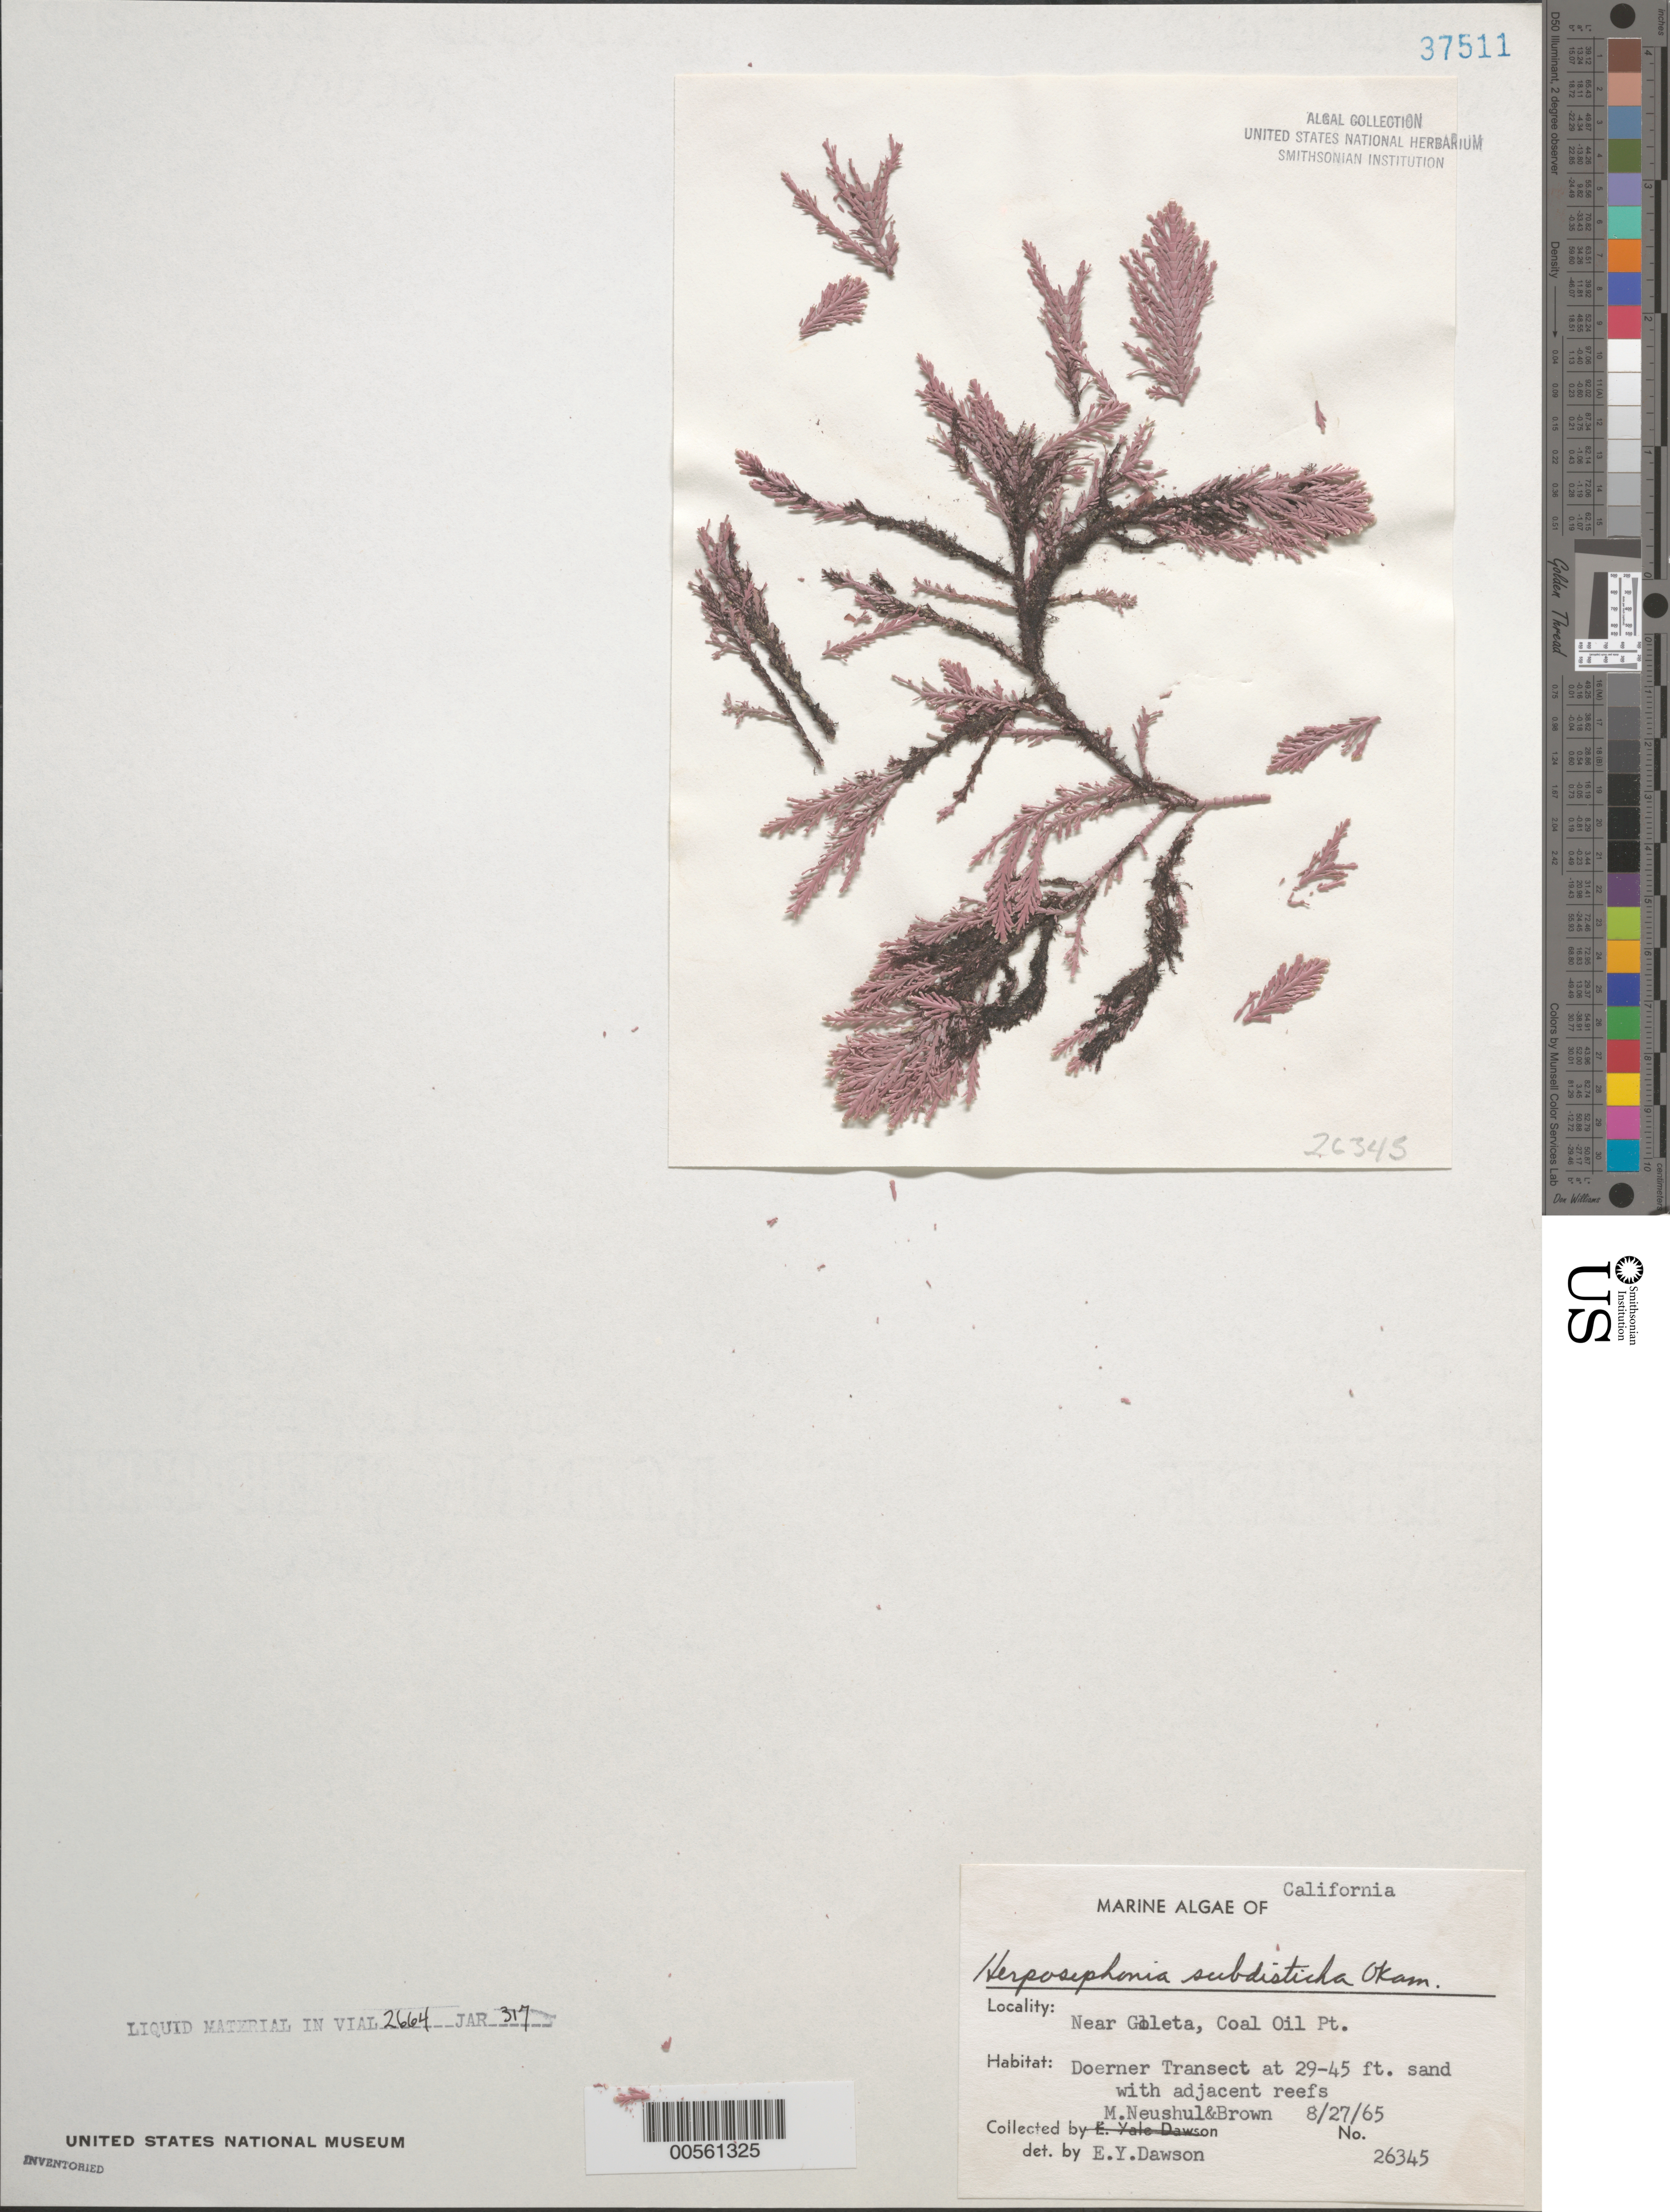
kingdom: Plantae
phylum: Rhodophyta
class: Florideophyceae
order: Ceramiales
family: Rhodomelaceae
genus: Herposiphonia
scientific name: Herposiphonia subdisticha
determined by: Dawson, E. Y.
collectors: M. Neushul & D. Brown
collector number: EYD 26345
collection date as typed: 27 Aug 1965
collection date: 1965-08-27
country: United States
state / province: California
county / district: Santa Barbara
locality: Coal Oil Point, near Goleta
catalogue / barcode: US 37511